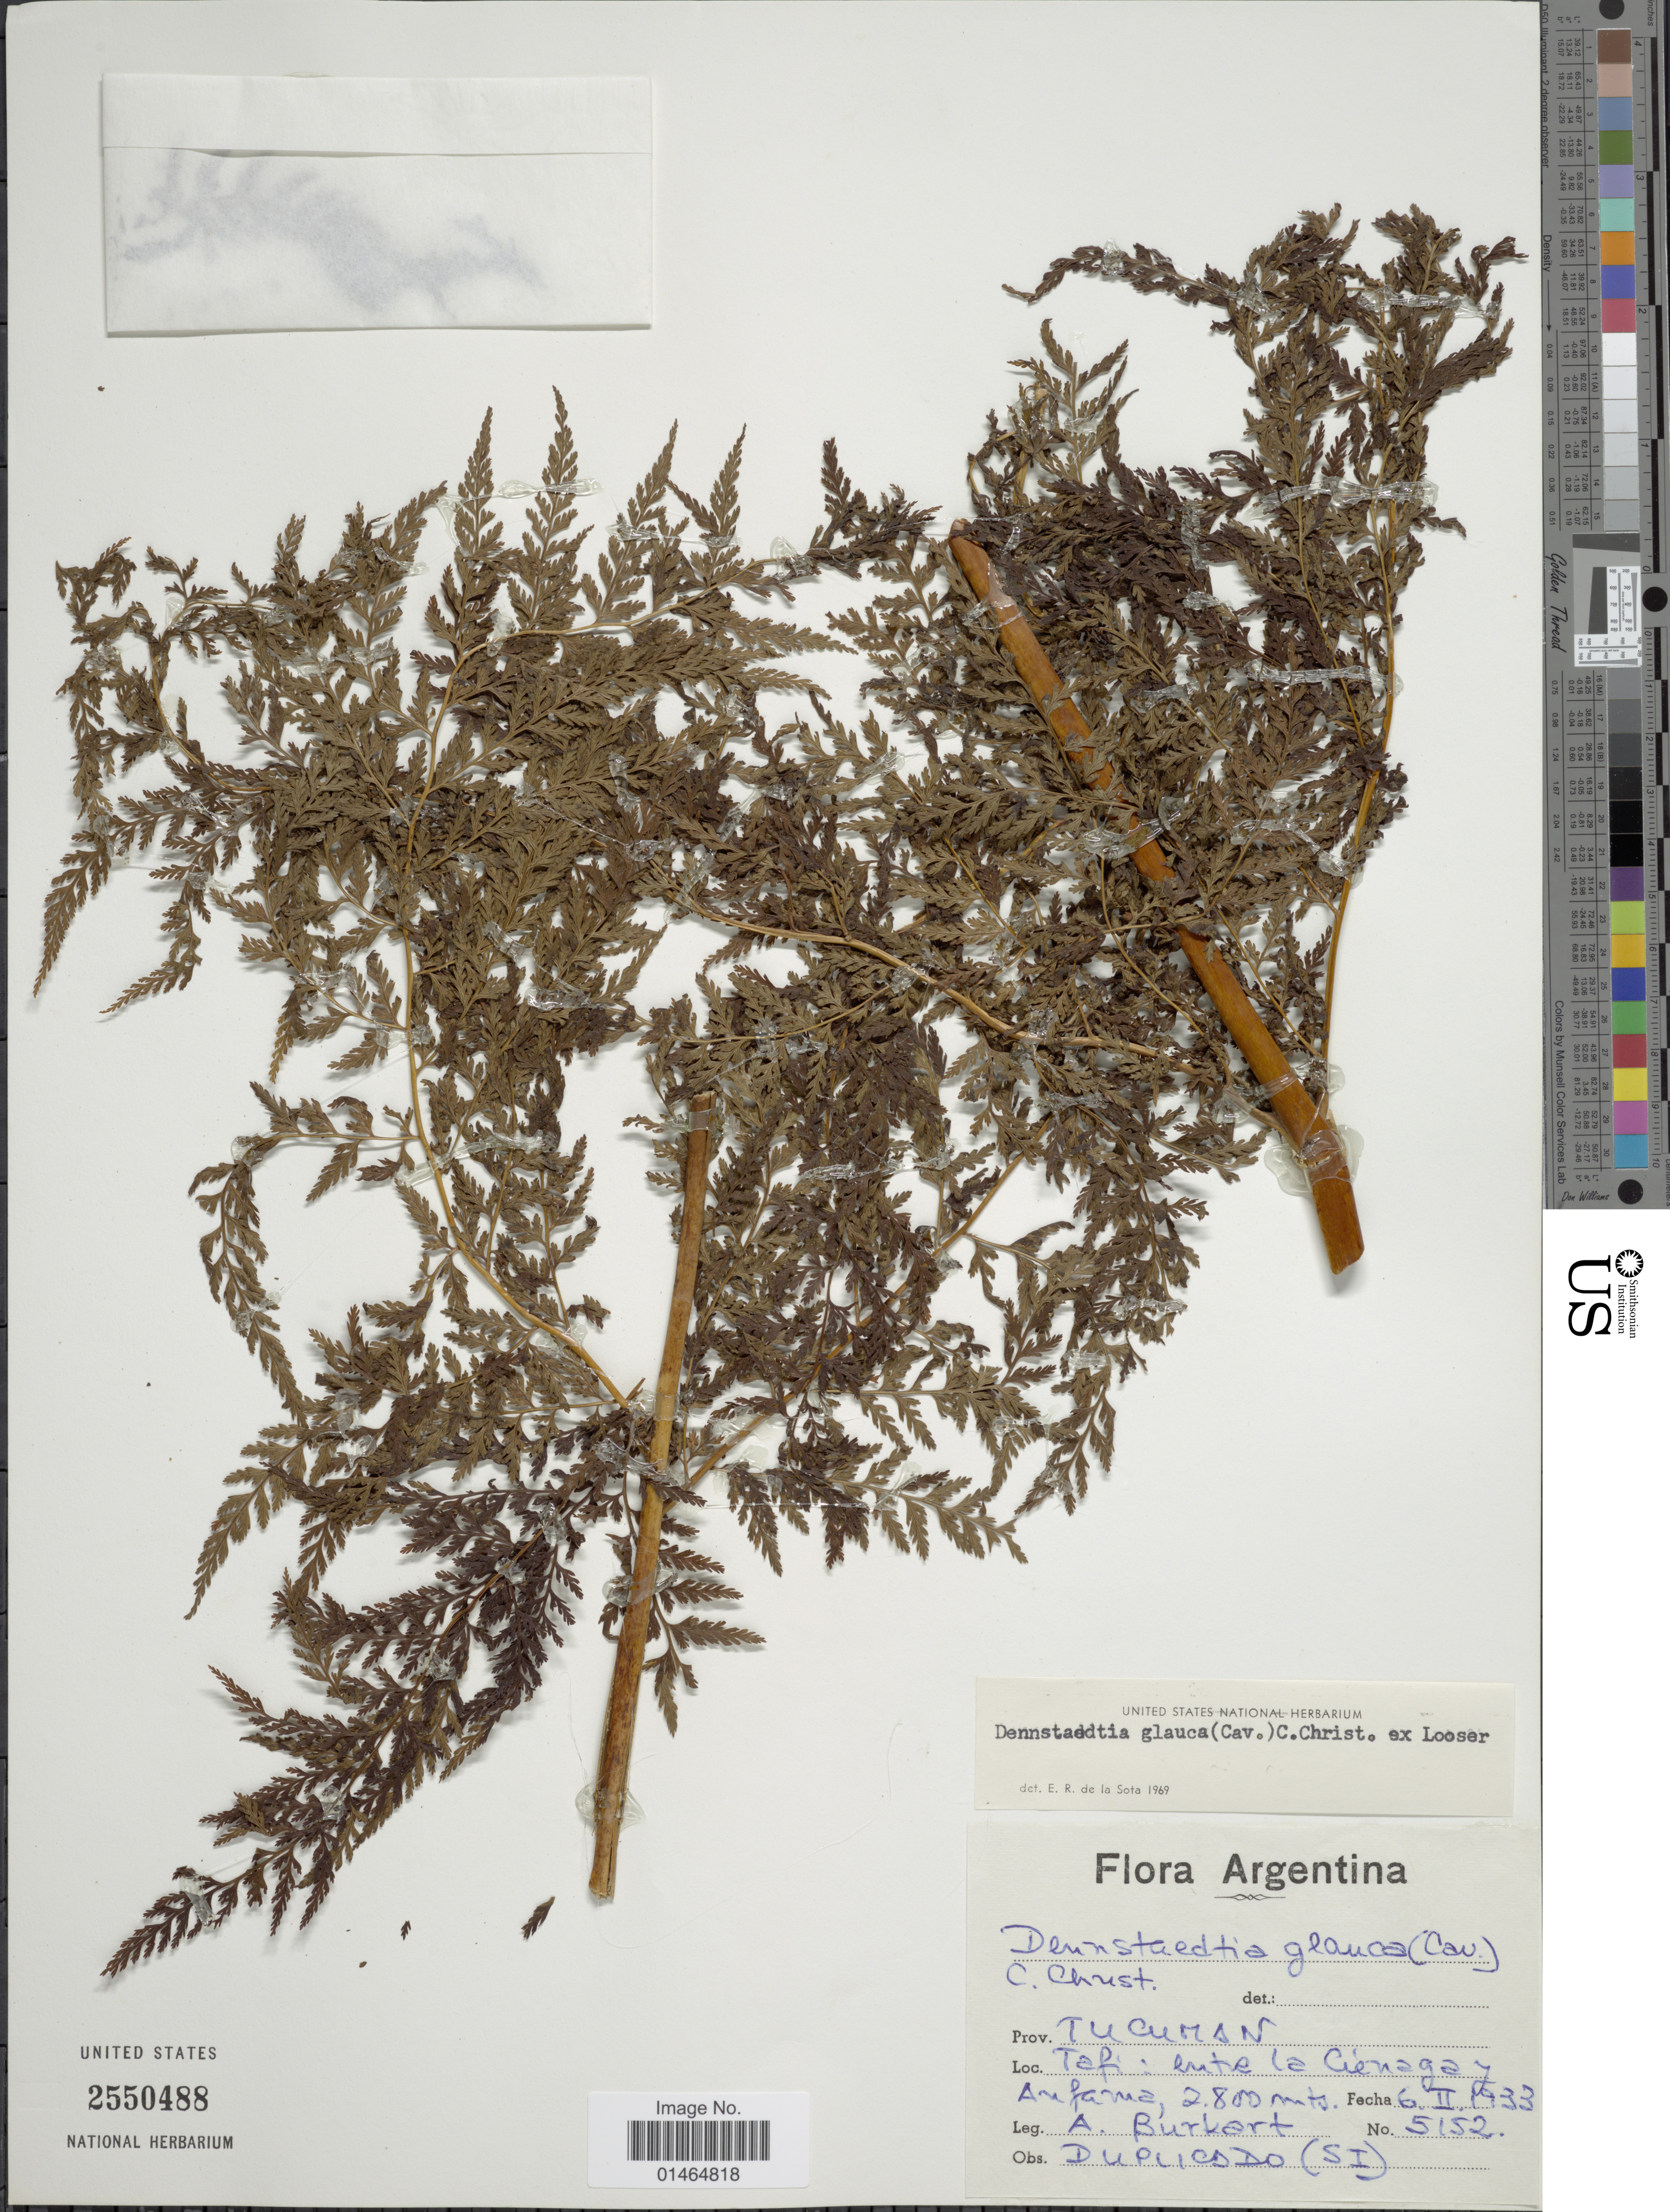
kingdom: Plantae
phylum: Tracheophyta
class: Polypodiopsida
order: Polypodiales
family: Dennstaedtiaceae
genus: Dennstaedtia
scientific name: Dennstaedtia glauca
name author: (Cav.) C. Chr.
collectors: A. E. Burkart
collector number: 5152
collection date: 1933-02-06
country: Argentina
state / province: Tucuman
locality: Tafi: entre la Cienaga J. Au fama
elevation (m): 2800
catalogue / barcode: US 2550488